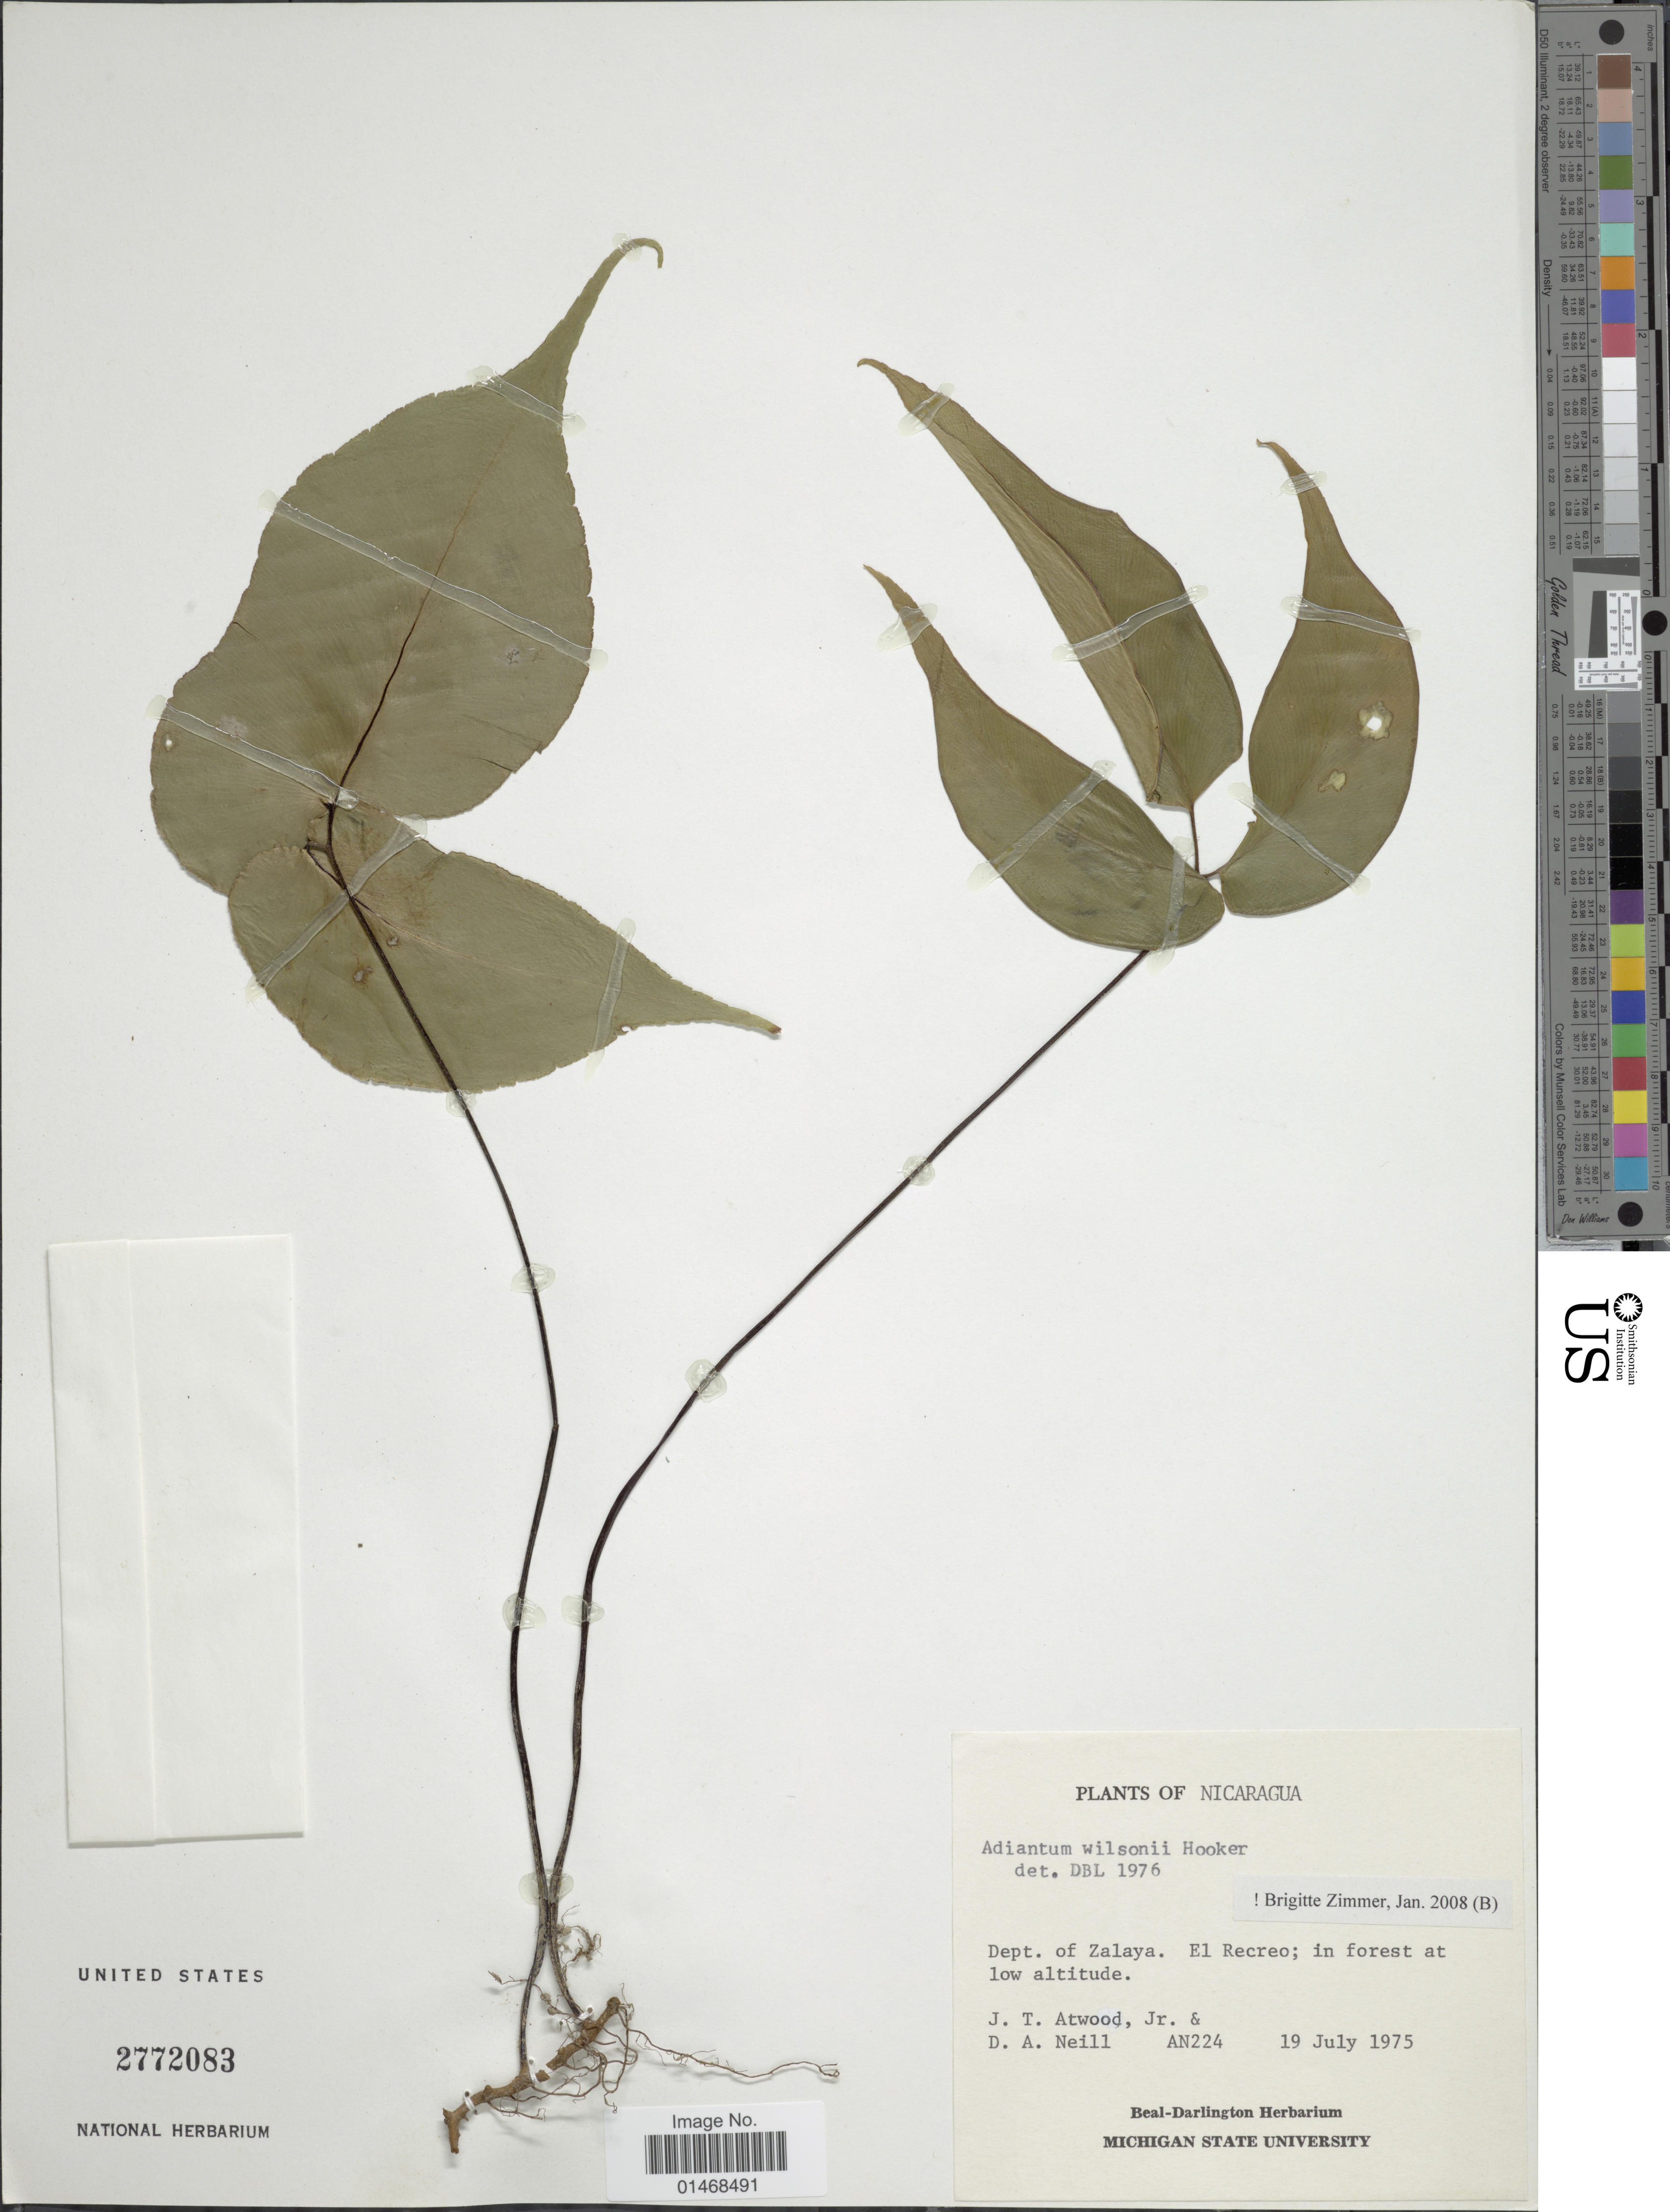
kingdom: Plantae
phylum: Tracheophyta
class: Polypodiopsida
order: Polypodiales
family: Pteridaceae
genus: Adiantum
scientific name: Adiantum wilsonii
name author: Hook.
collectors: J. T. Atwood & D. A. Neill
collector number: AN224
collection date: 1975-07-19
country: Nicaragua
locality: Dept. Zalaya. El Recreo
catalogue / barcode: US 2772083